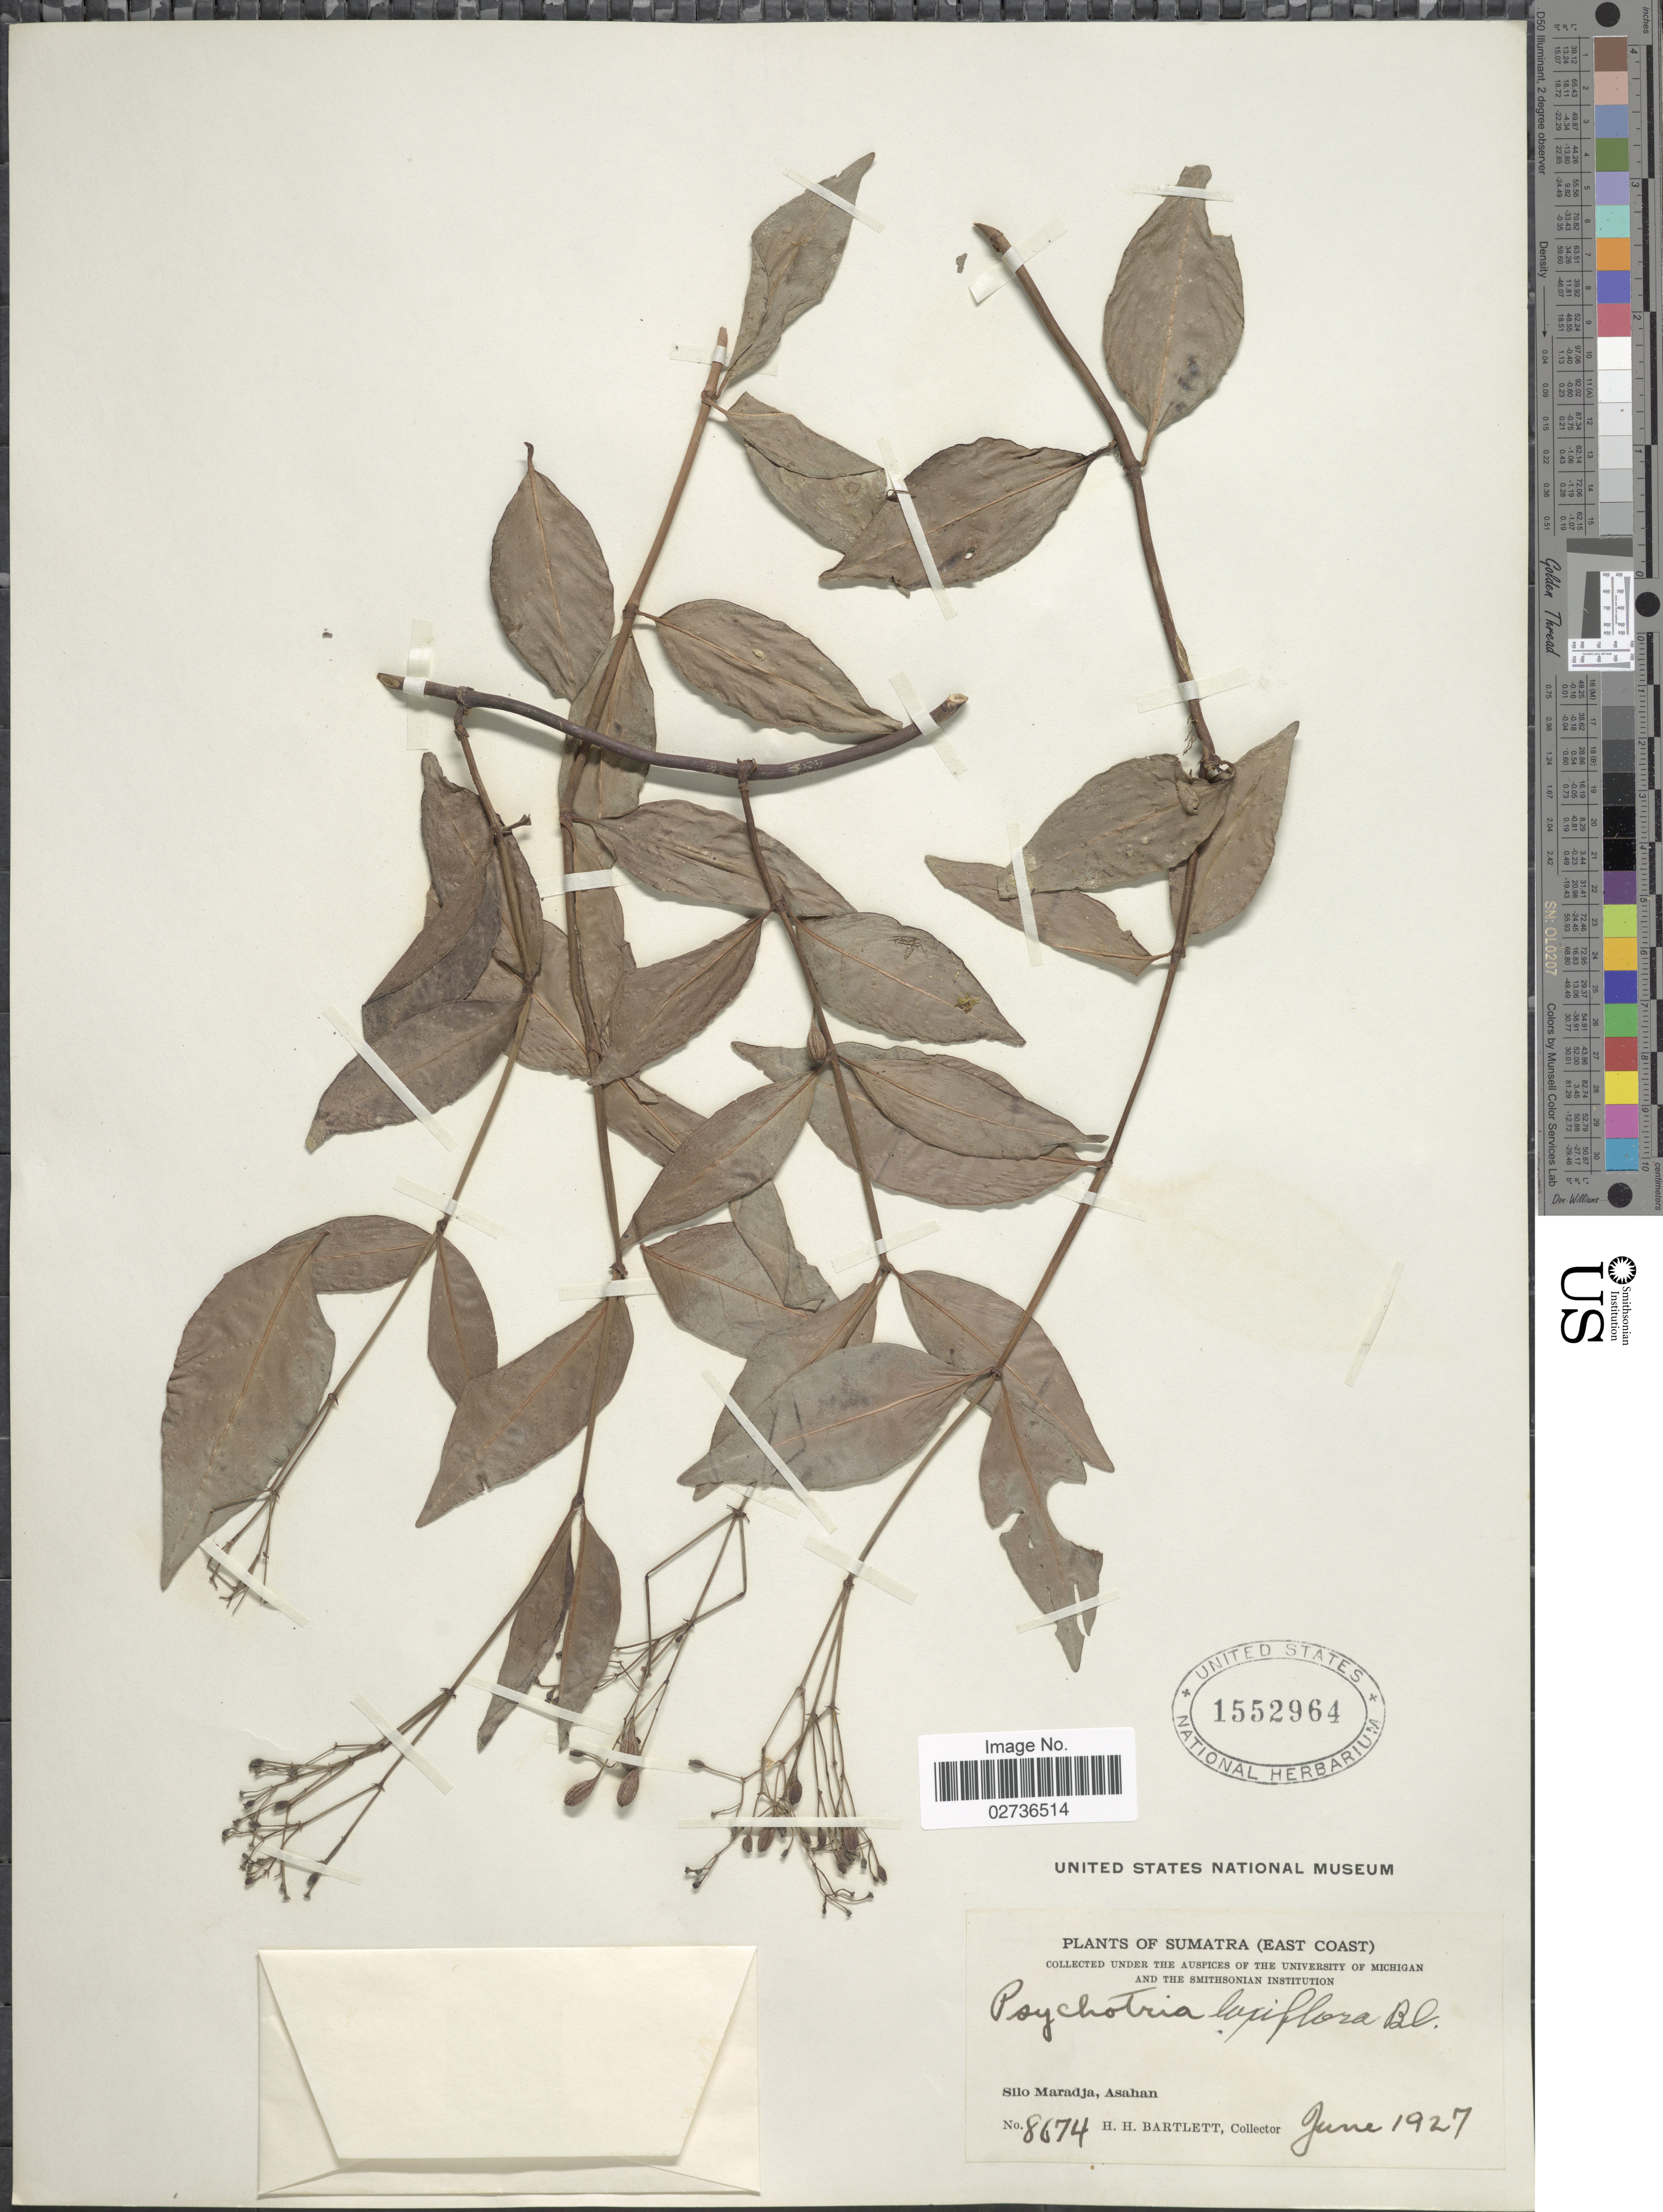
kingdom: Plantae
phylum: Tracheophyta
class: Magnoliopsida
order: Gentianales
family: Rubiaceae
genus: Psychotria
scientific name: Psychotria laxiflora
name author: Blume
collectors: H. H. Bartlett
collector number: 8674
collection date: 1927-06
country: Indonesia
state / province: Sumatra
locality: Sumatra, (East Coast) Silo Maradja, Asahan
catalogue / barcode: US 1552964